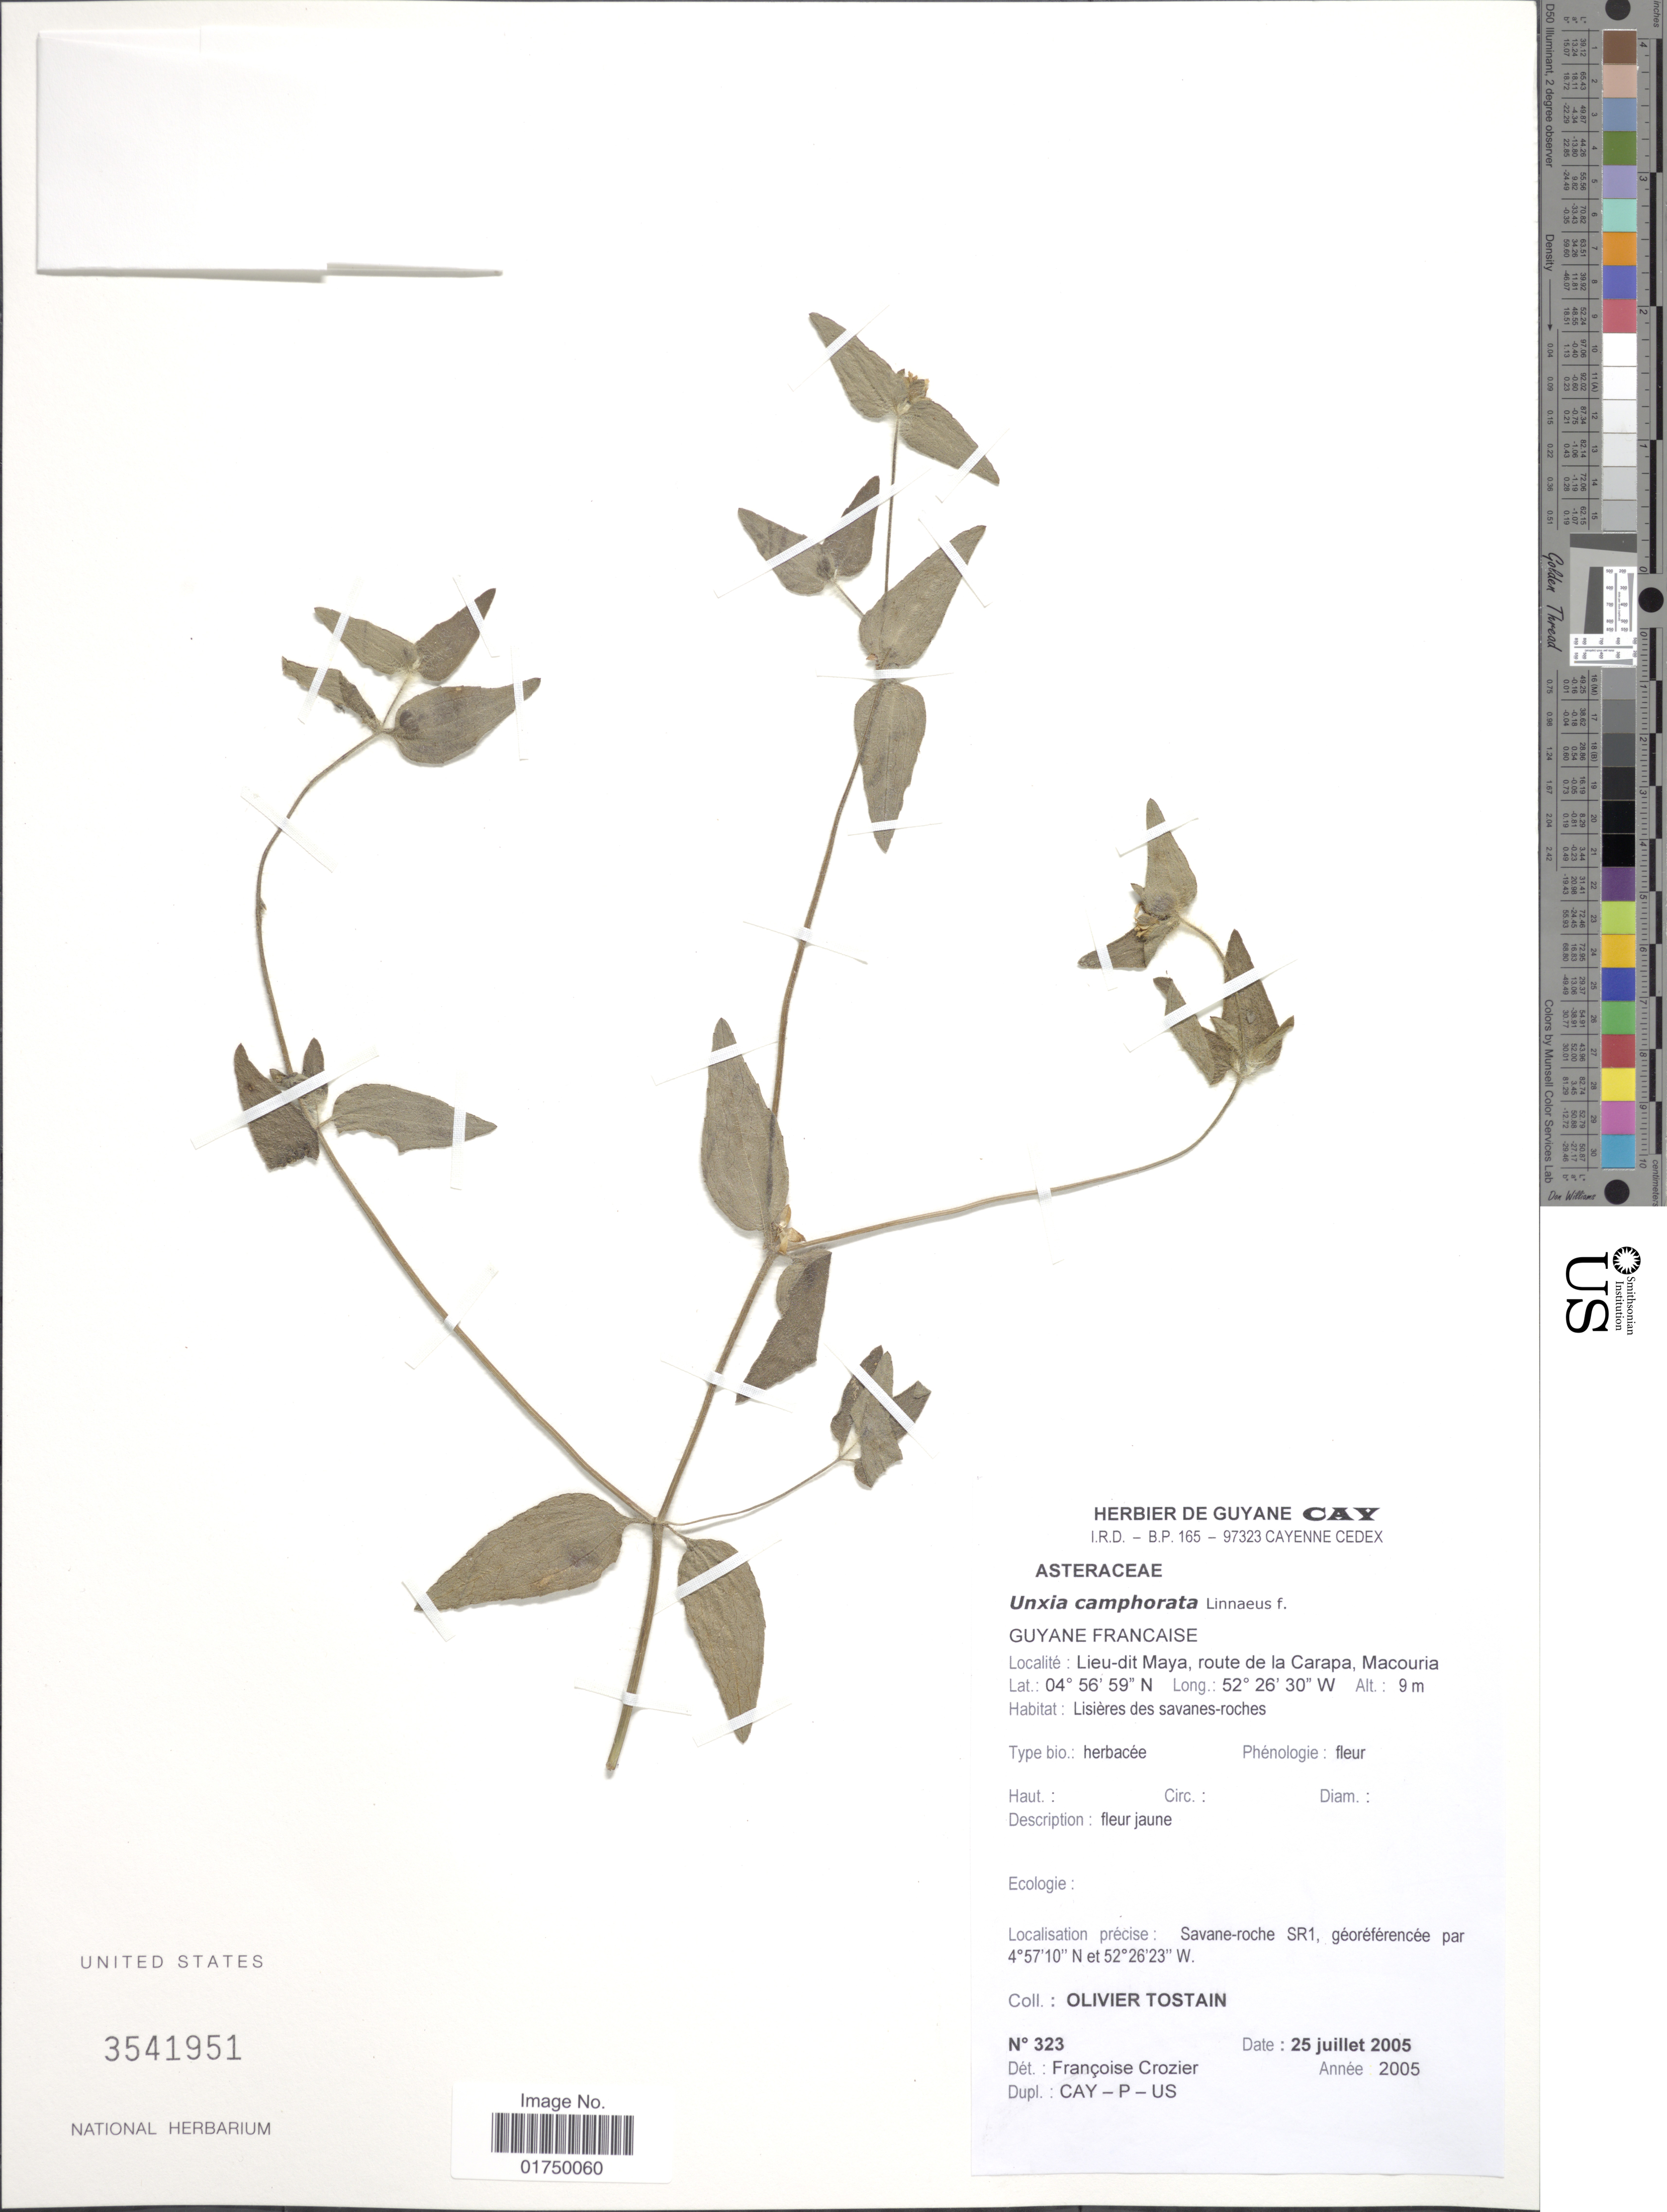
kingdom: Plantae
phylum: Tracheophyta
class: Magnoliopsida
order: Asterales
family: Asteraceae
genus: Unxia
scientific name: Unxia camphorata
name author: L. f.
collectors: O. Tostain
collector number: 323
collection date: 2005-07-25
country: French Guiana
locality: Guyane Francaise. Lieu-dit Maya, route de la Carapa, Macouria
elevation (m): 9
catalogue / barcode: US 3541951